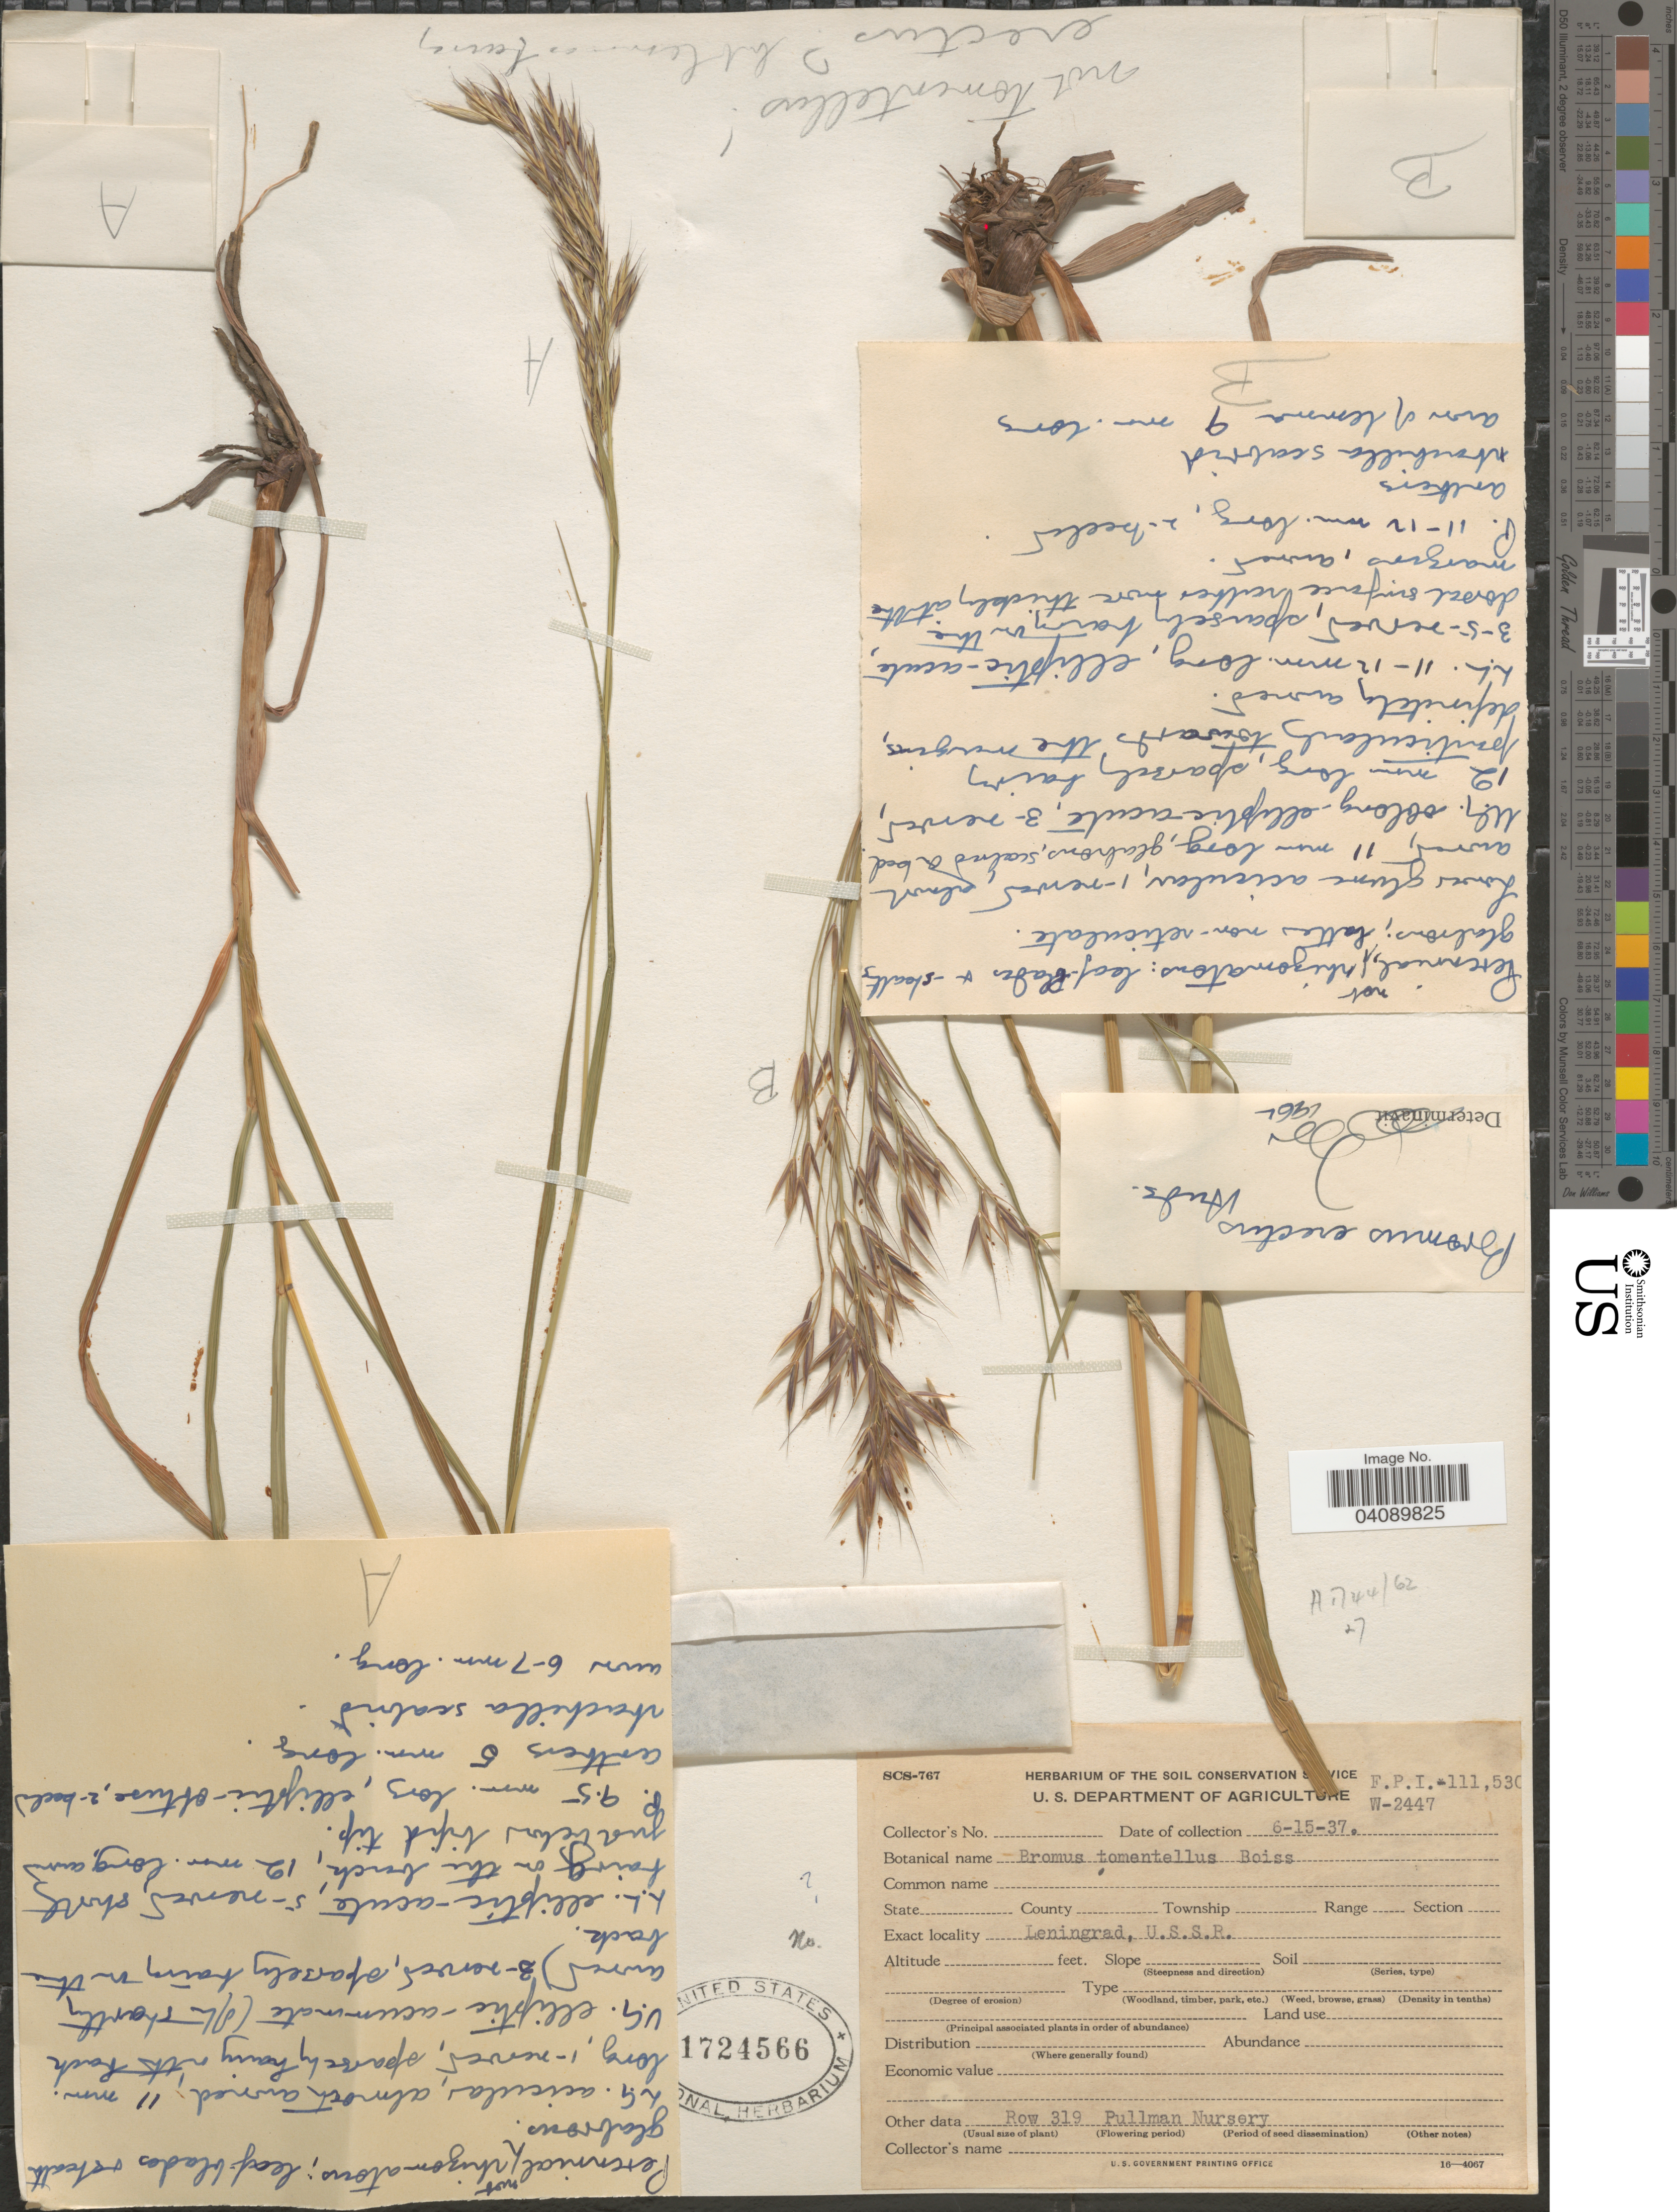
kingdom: Plantae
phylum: Tracheophyta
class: Liliopsida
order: Poales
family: Poaceae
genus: Bromus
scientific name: Bromus erectus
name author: Huds.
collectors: Herbarium of the Soil Conservation Service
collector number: FPI-111530/W-2447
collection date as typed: Transcribed d/m/y: 15/6/37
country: United States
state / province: Washington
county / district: Whitman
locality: Row 319 Pullman Nursery.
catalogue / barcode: US 1724566